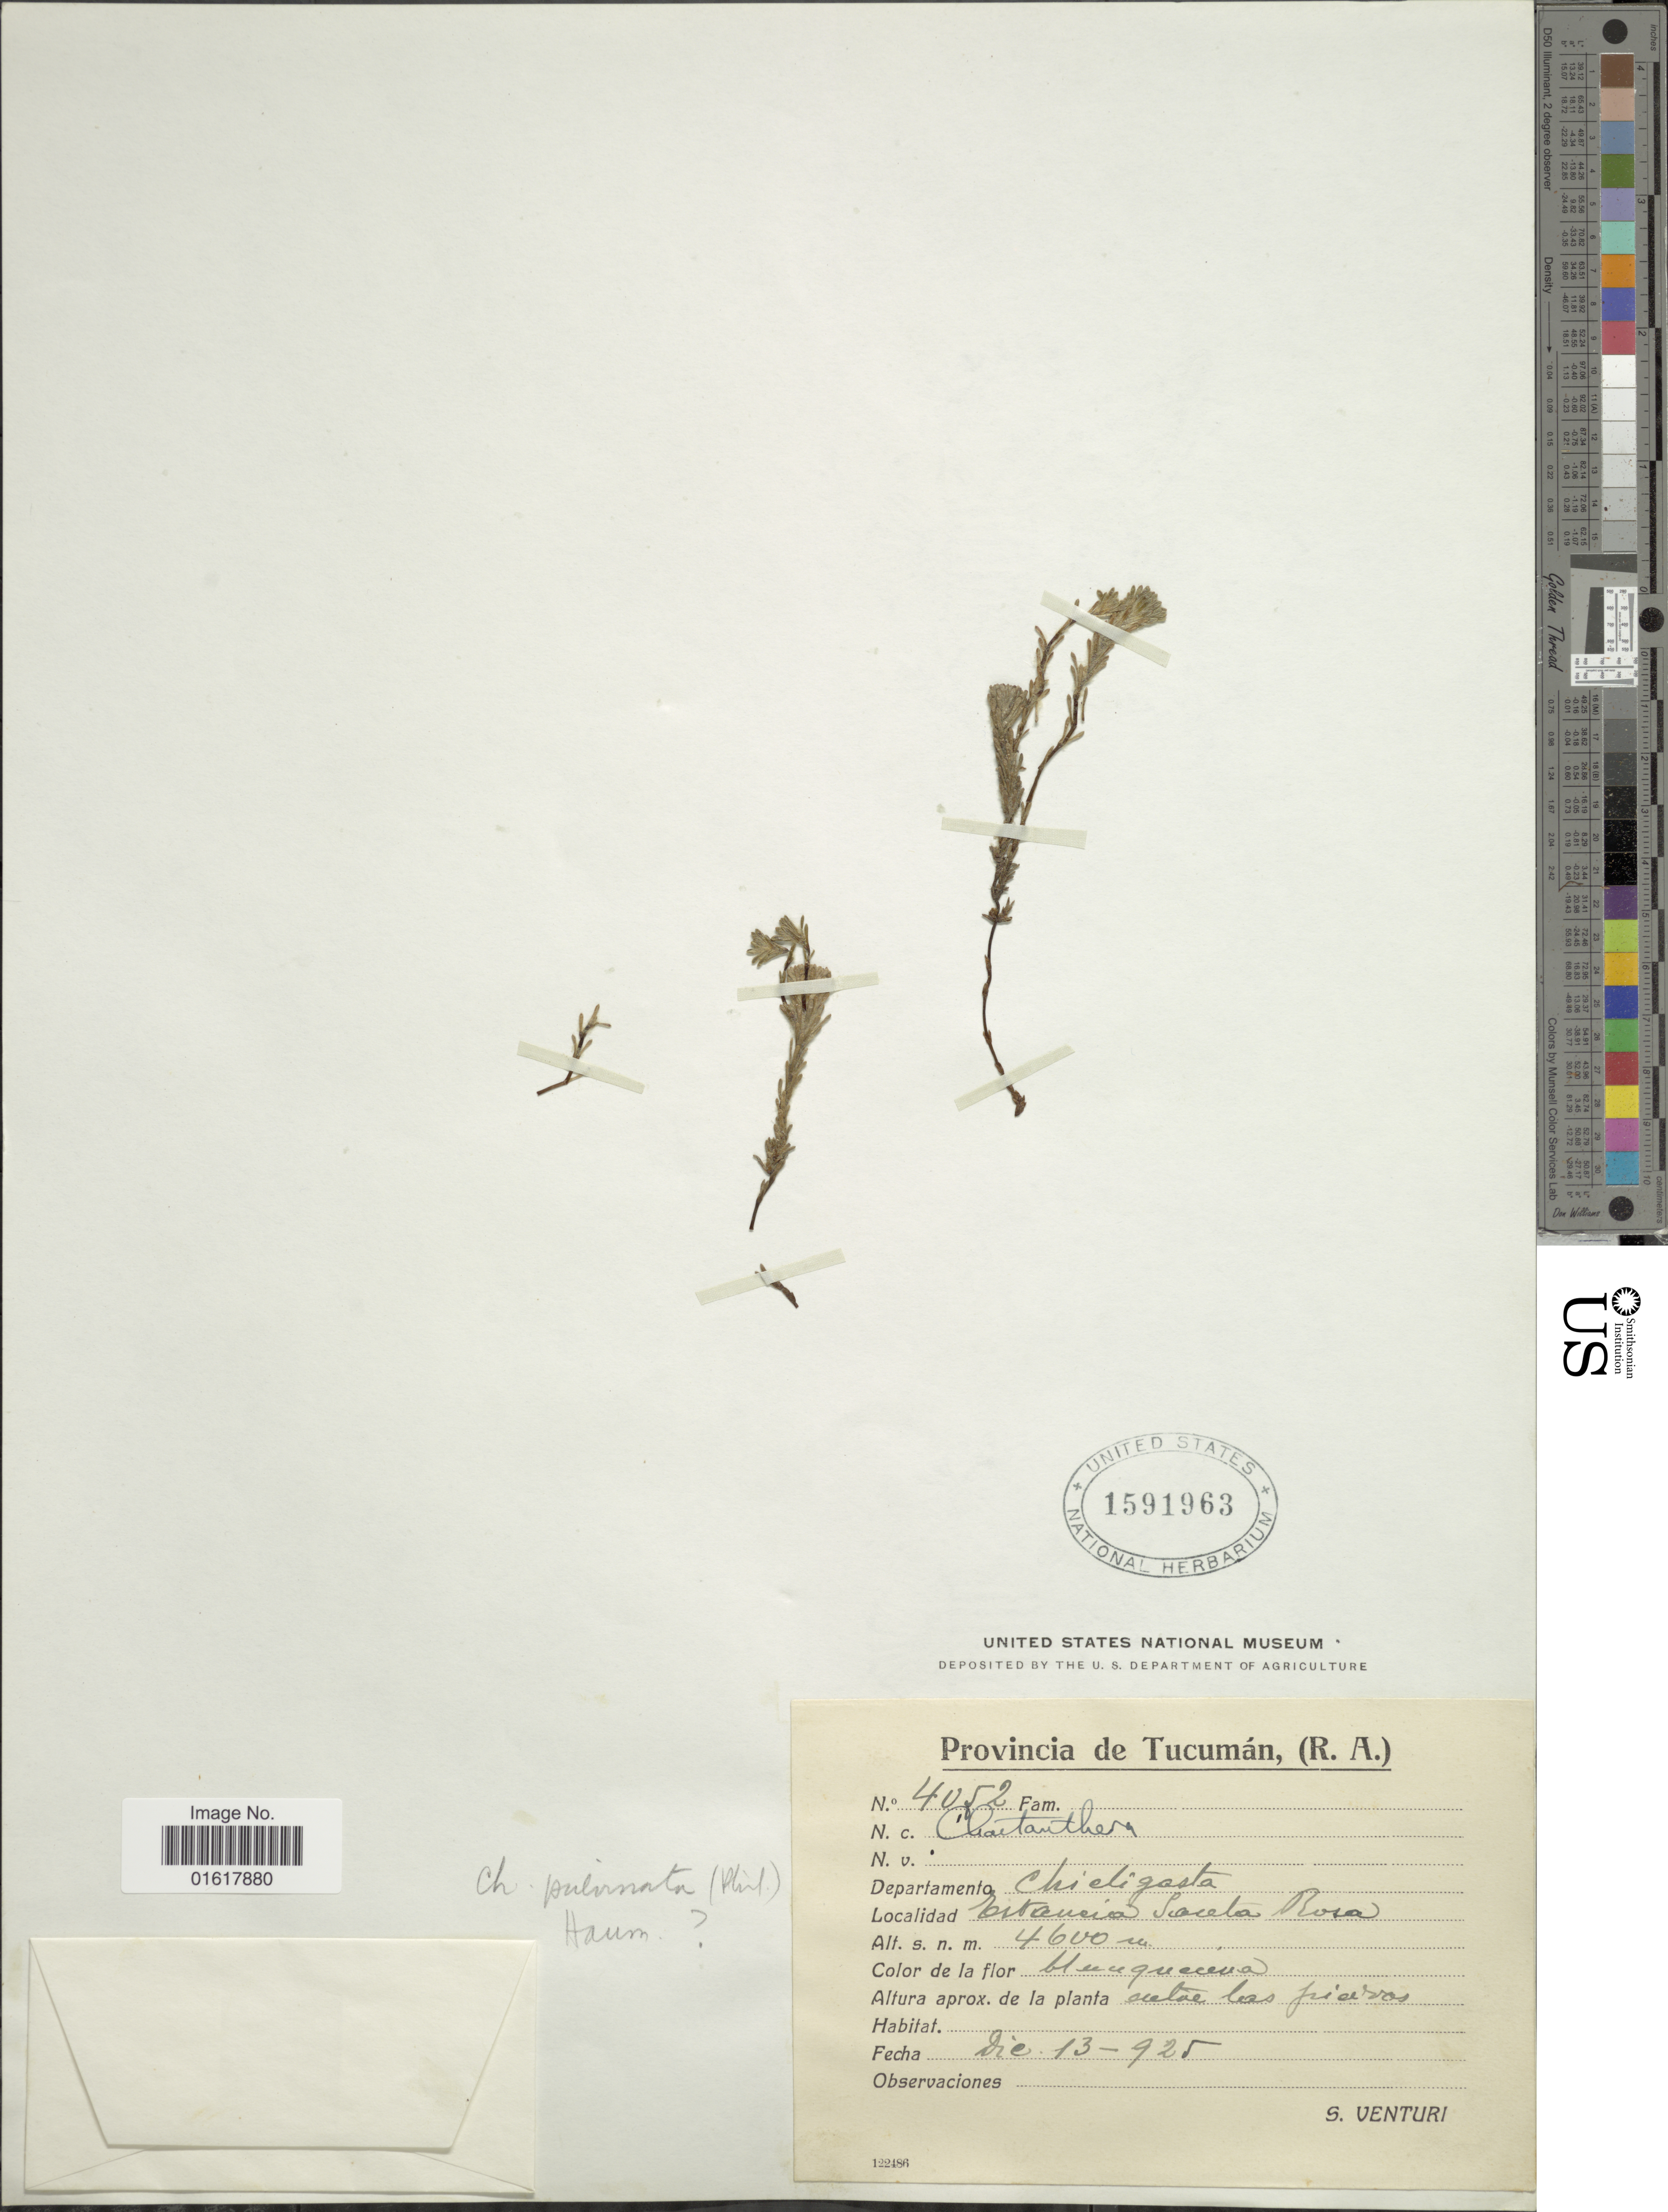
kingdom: Plantae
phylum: Tracheophyta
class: Magnoliopsida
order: Asterales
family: Asteraceae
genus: Chaetanthera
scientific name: Chaetanthera sp.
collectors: S. Venturi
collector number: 4052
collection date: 1925-12-13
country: Argentina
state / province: Tucuman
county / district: Chicligasta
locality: Estancia Santa Rosa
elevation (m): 4600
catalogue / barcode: US 1591963